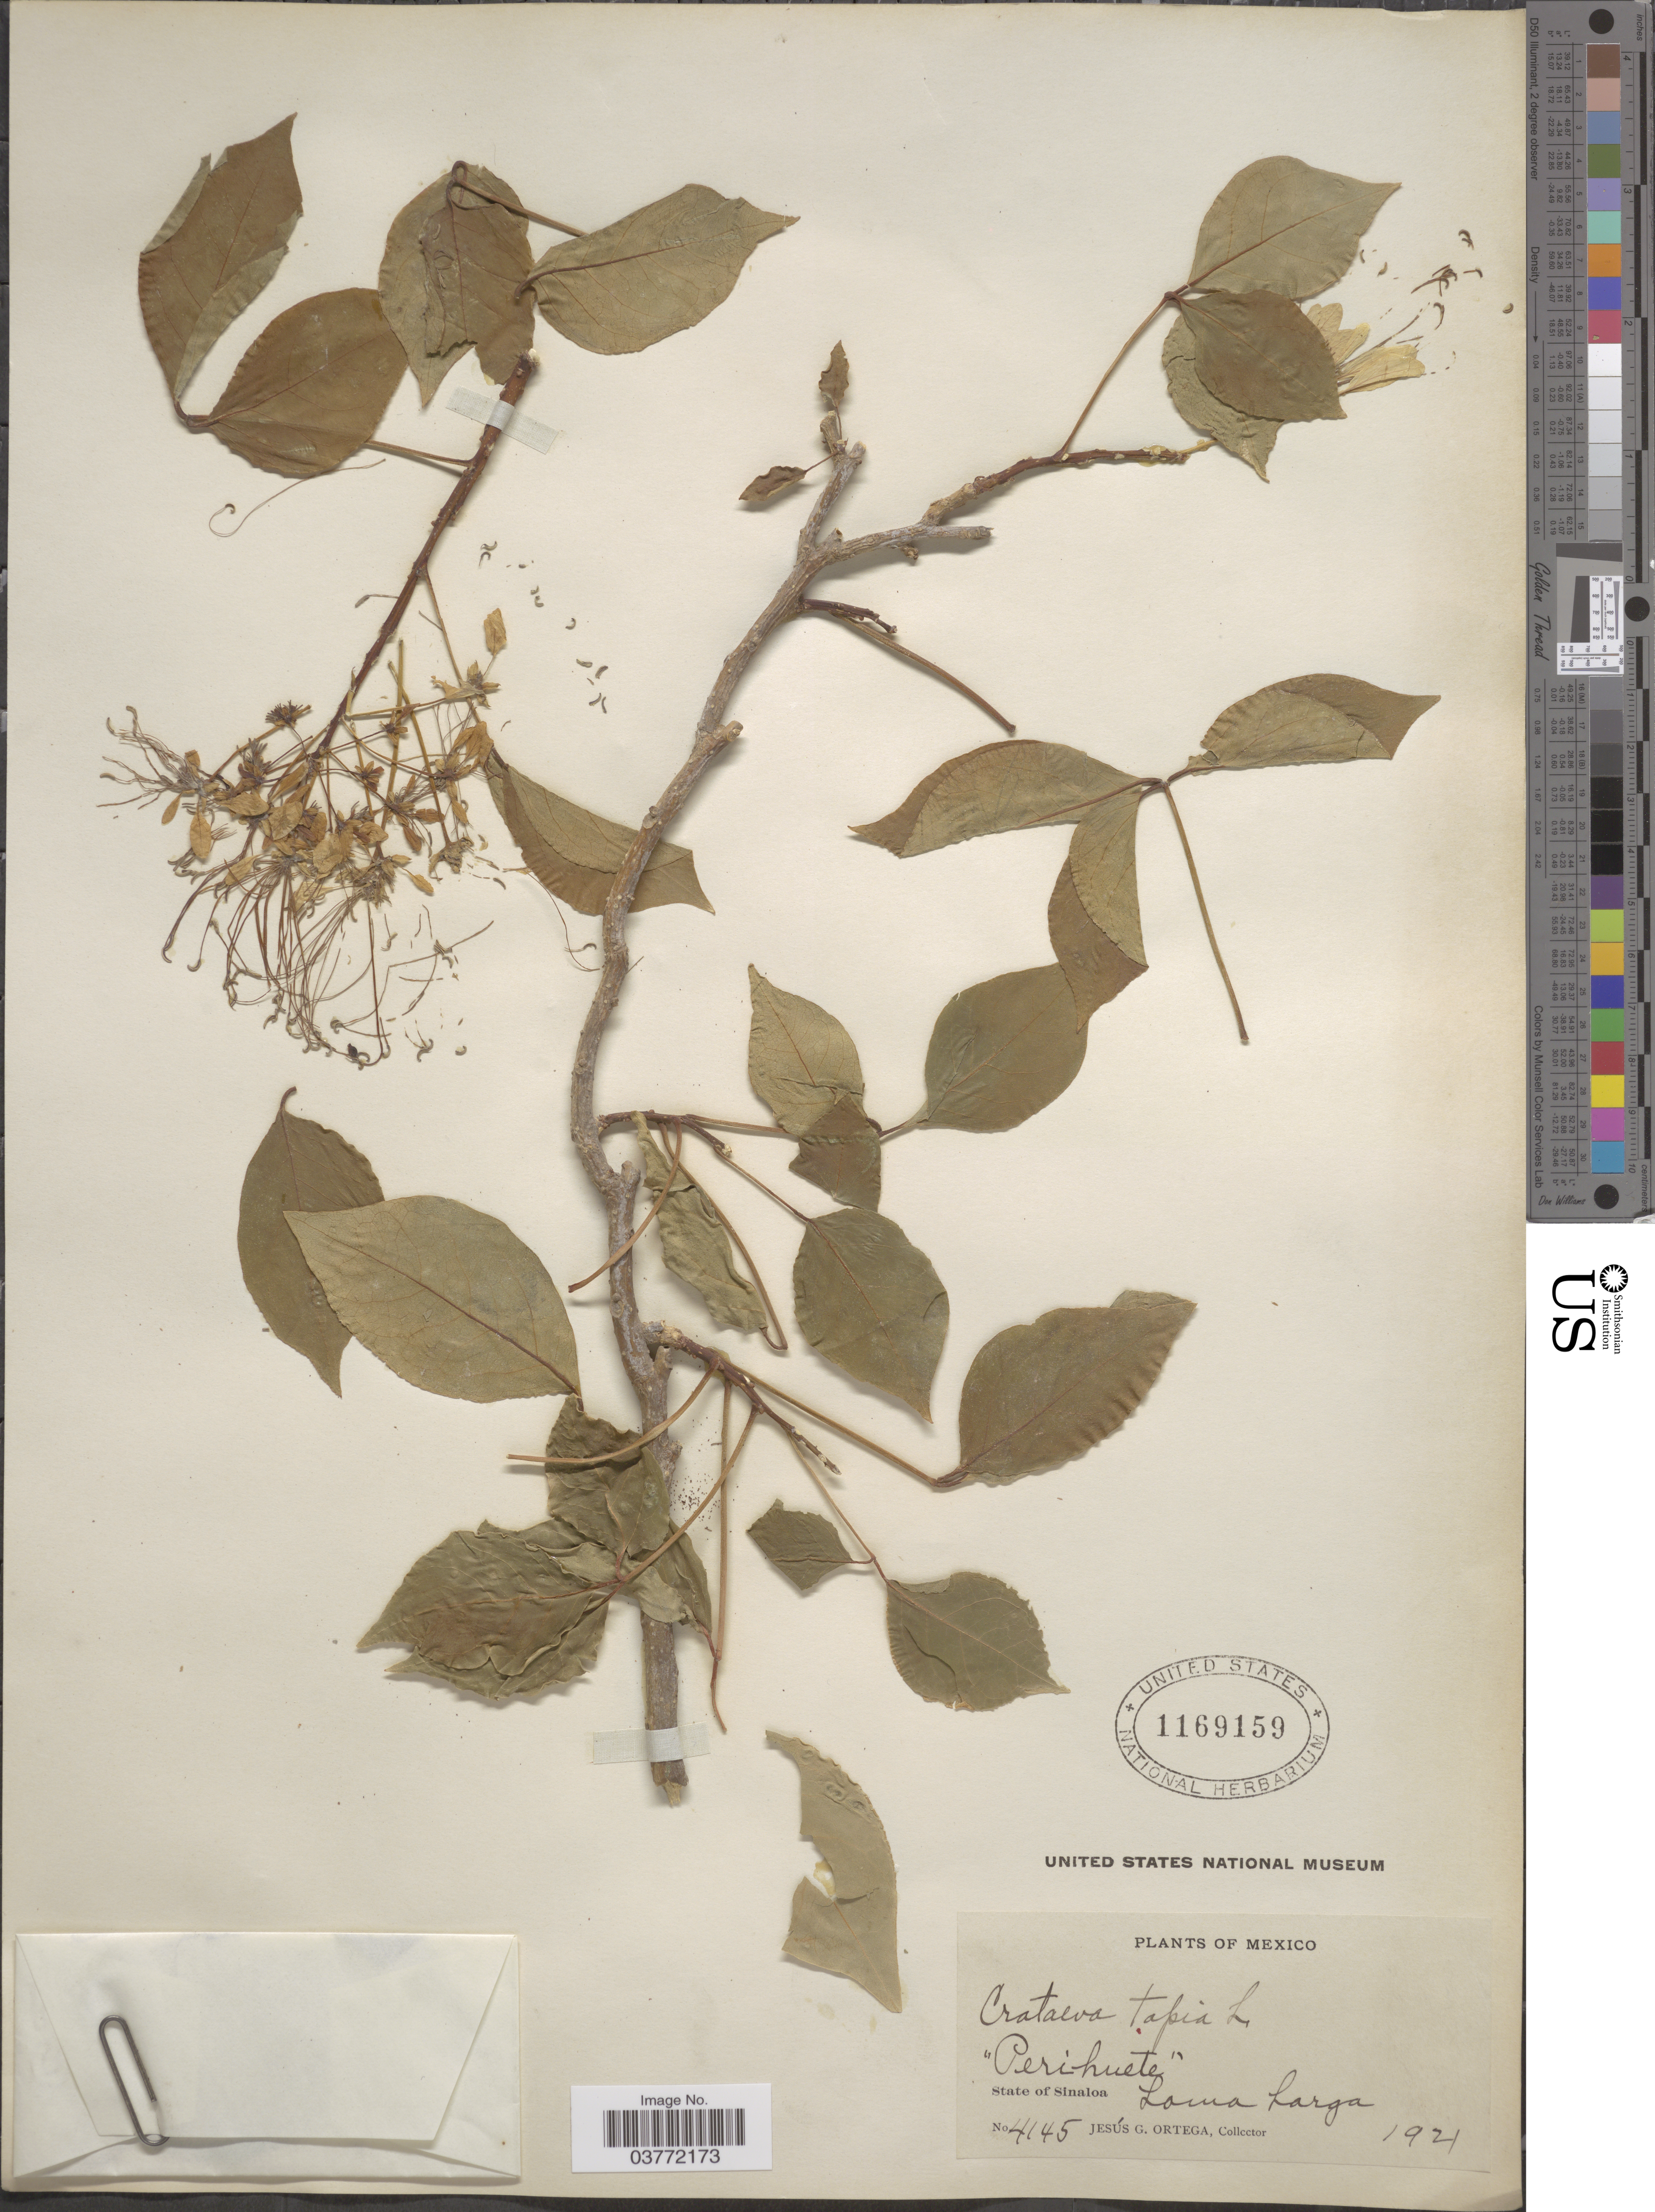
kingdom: Plantae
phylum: Tracheophyta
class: Magnoliopsida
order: Brassicales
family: Capparaceae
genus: Crateva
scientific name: Crateva tapia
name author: L.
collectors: J. Ortega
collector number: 4145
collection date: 1921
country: Mexico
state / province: Sinaloa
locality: Perihuete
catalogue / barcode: US 1169159